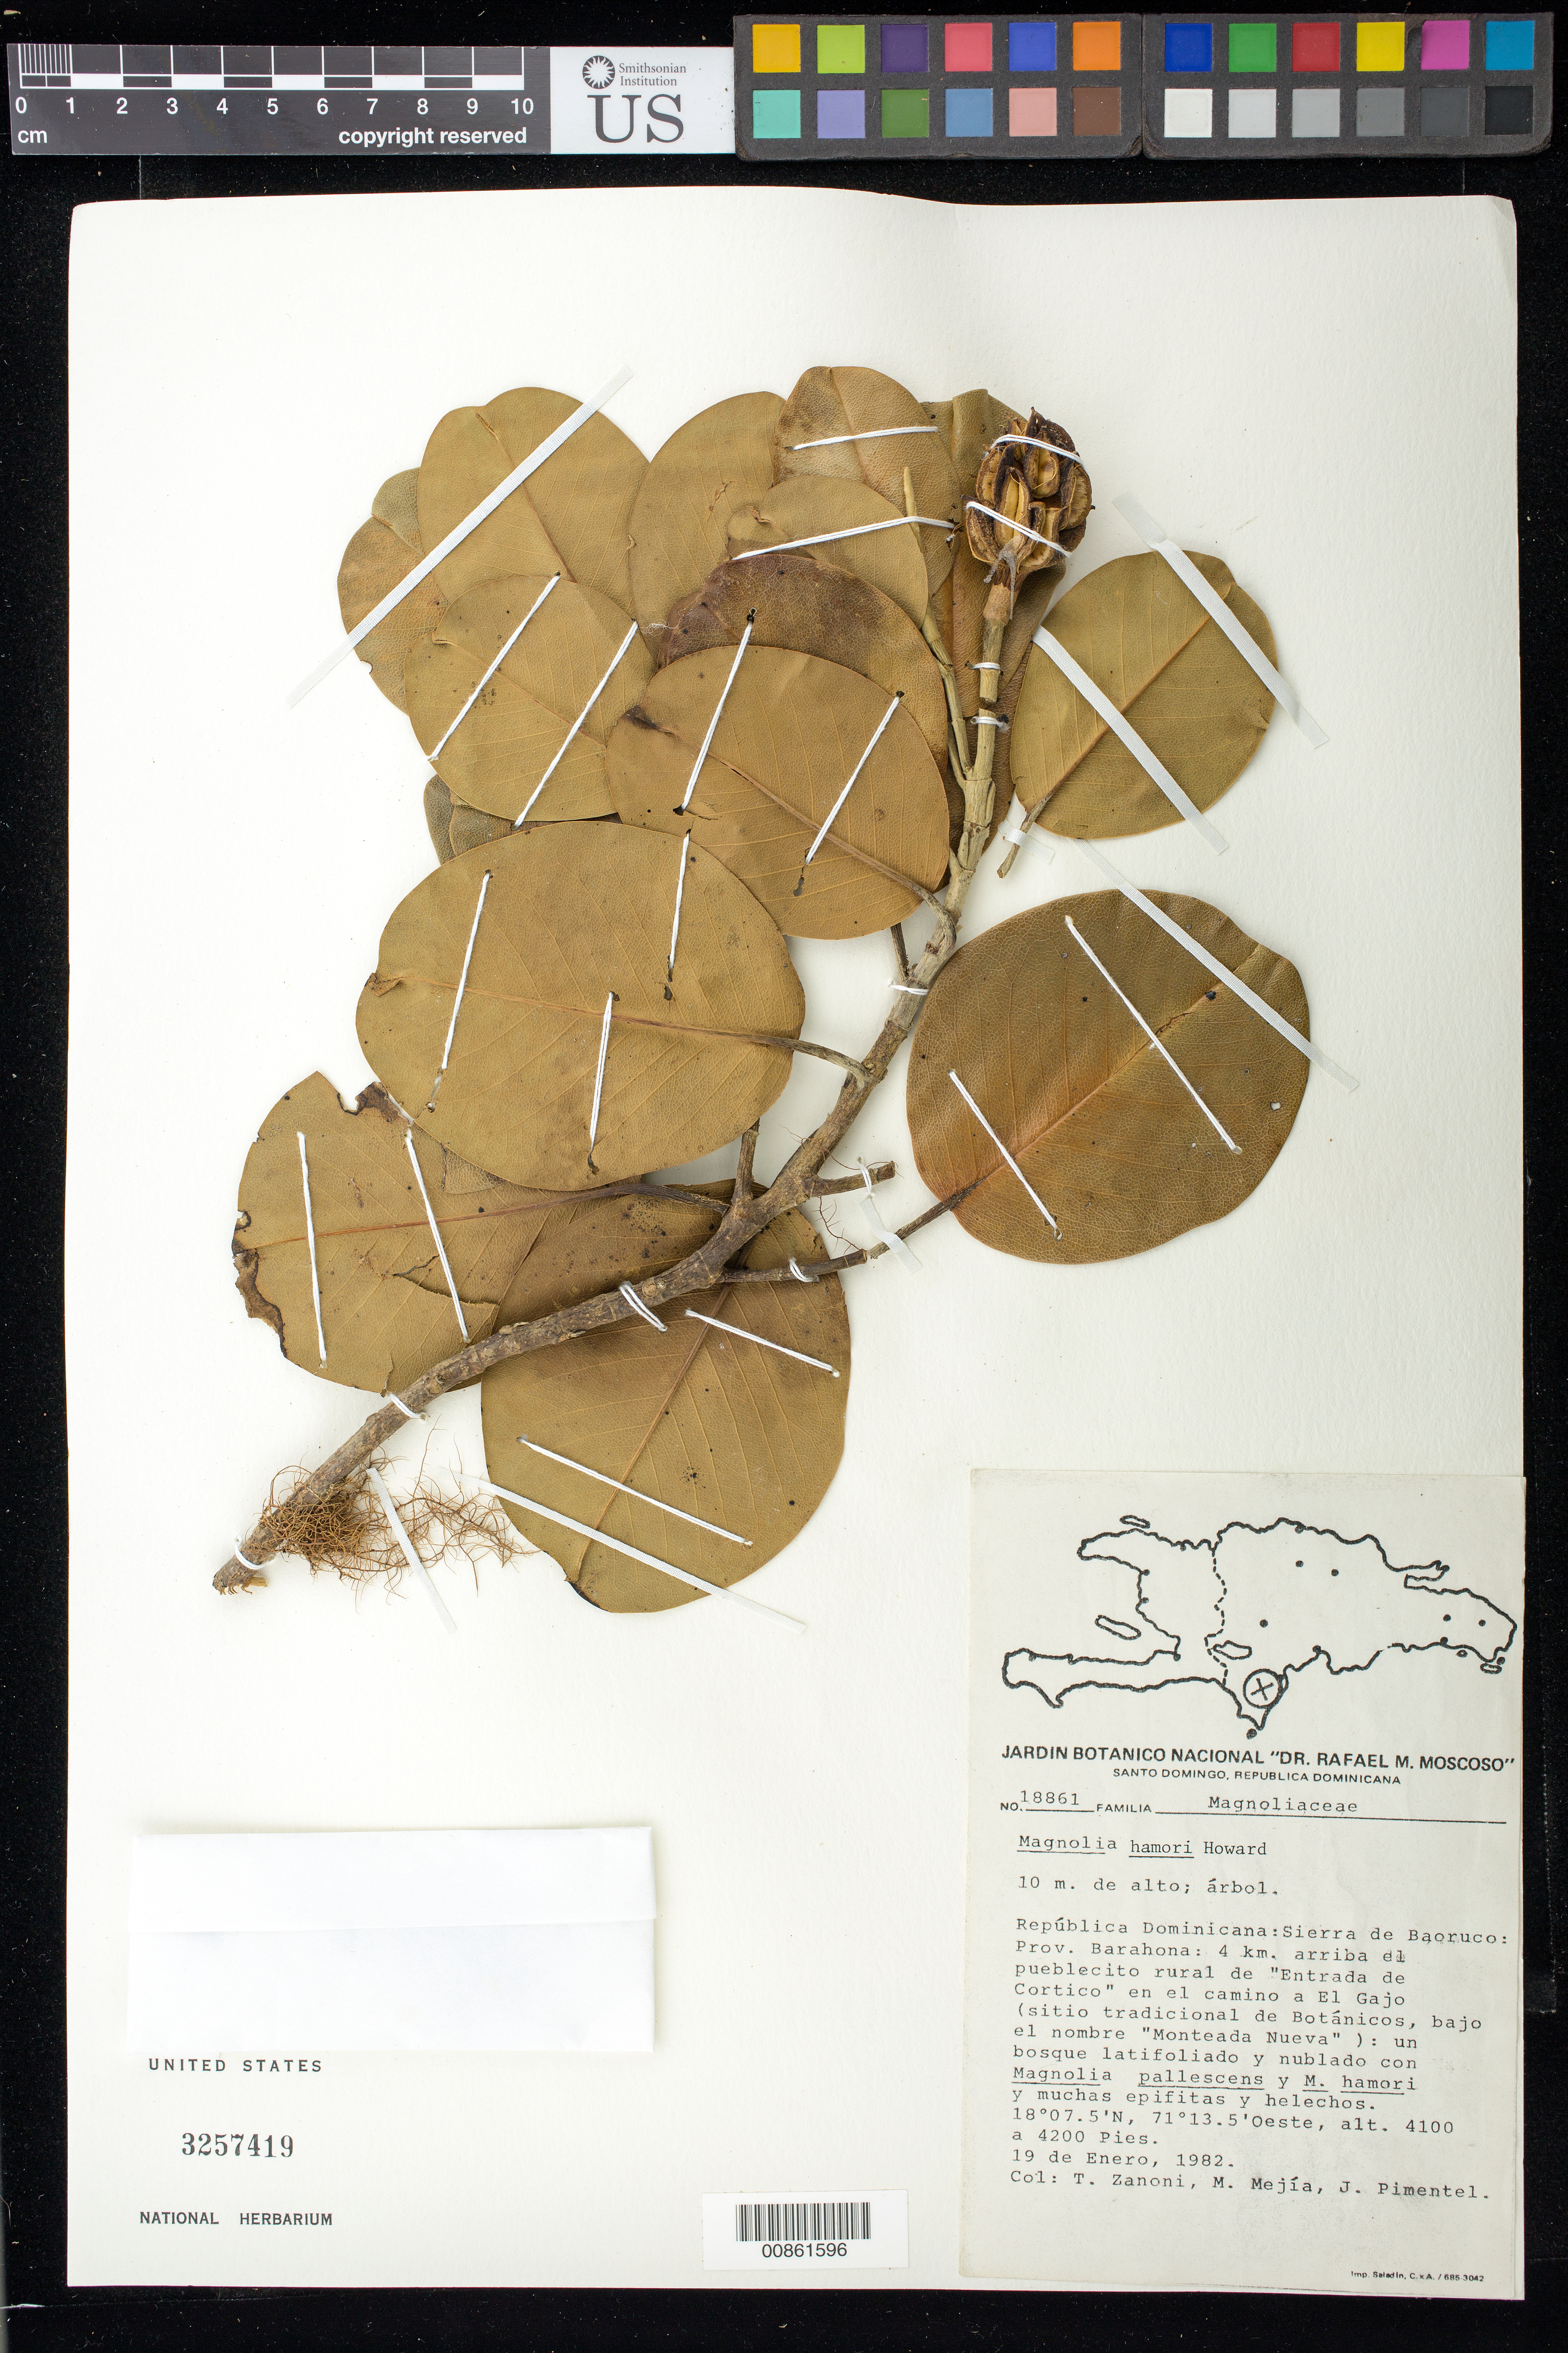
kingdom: Plantae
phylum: Tracheophyta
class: Magnoliopsida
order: Magnoliales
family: Magnoliaceae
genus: Magnolia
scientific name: Magnolia hamorii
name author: R.A. Howard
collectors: T. A. Zanoni, M. Mejia & J. Pimentel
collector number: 18861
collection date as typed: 19 Jan 1982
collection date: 1982-01-19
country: Dominican Republic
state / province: Barahona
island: Hispaniola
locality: Sierra de Baoruco: 4 km. arriba el pueblecito rural de "Entrada de Cortico" en el camino a El Gajo (sitio tradicional de Botánicos, bajo el nombre "Monteada Nueva").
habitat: Bosque latifoliado y nublado con Magnolia pallescens y M. hamori y muchas epífitas y helechos.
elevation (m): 1250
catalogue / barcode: US 3257419